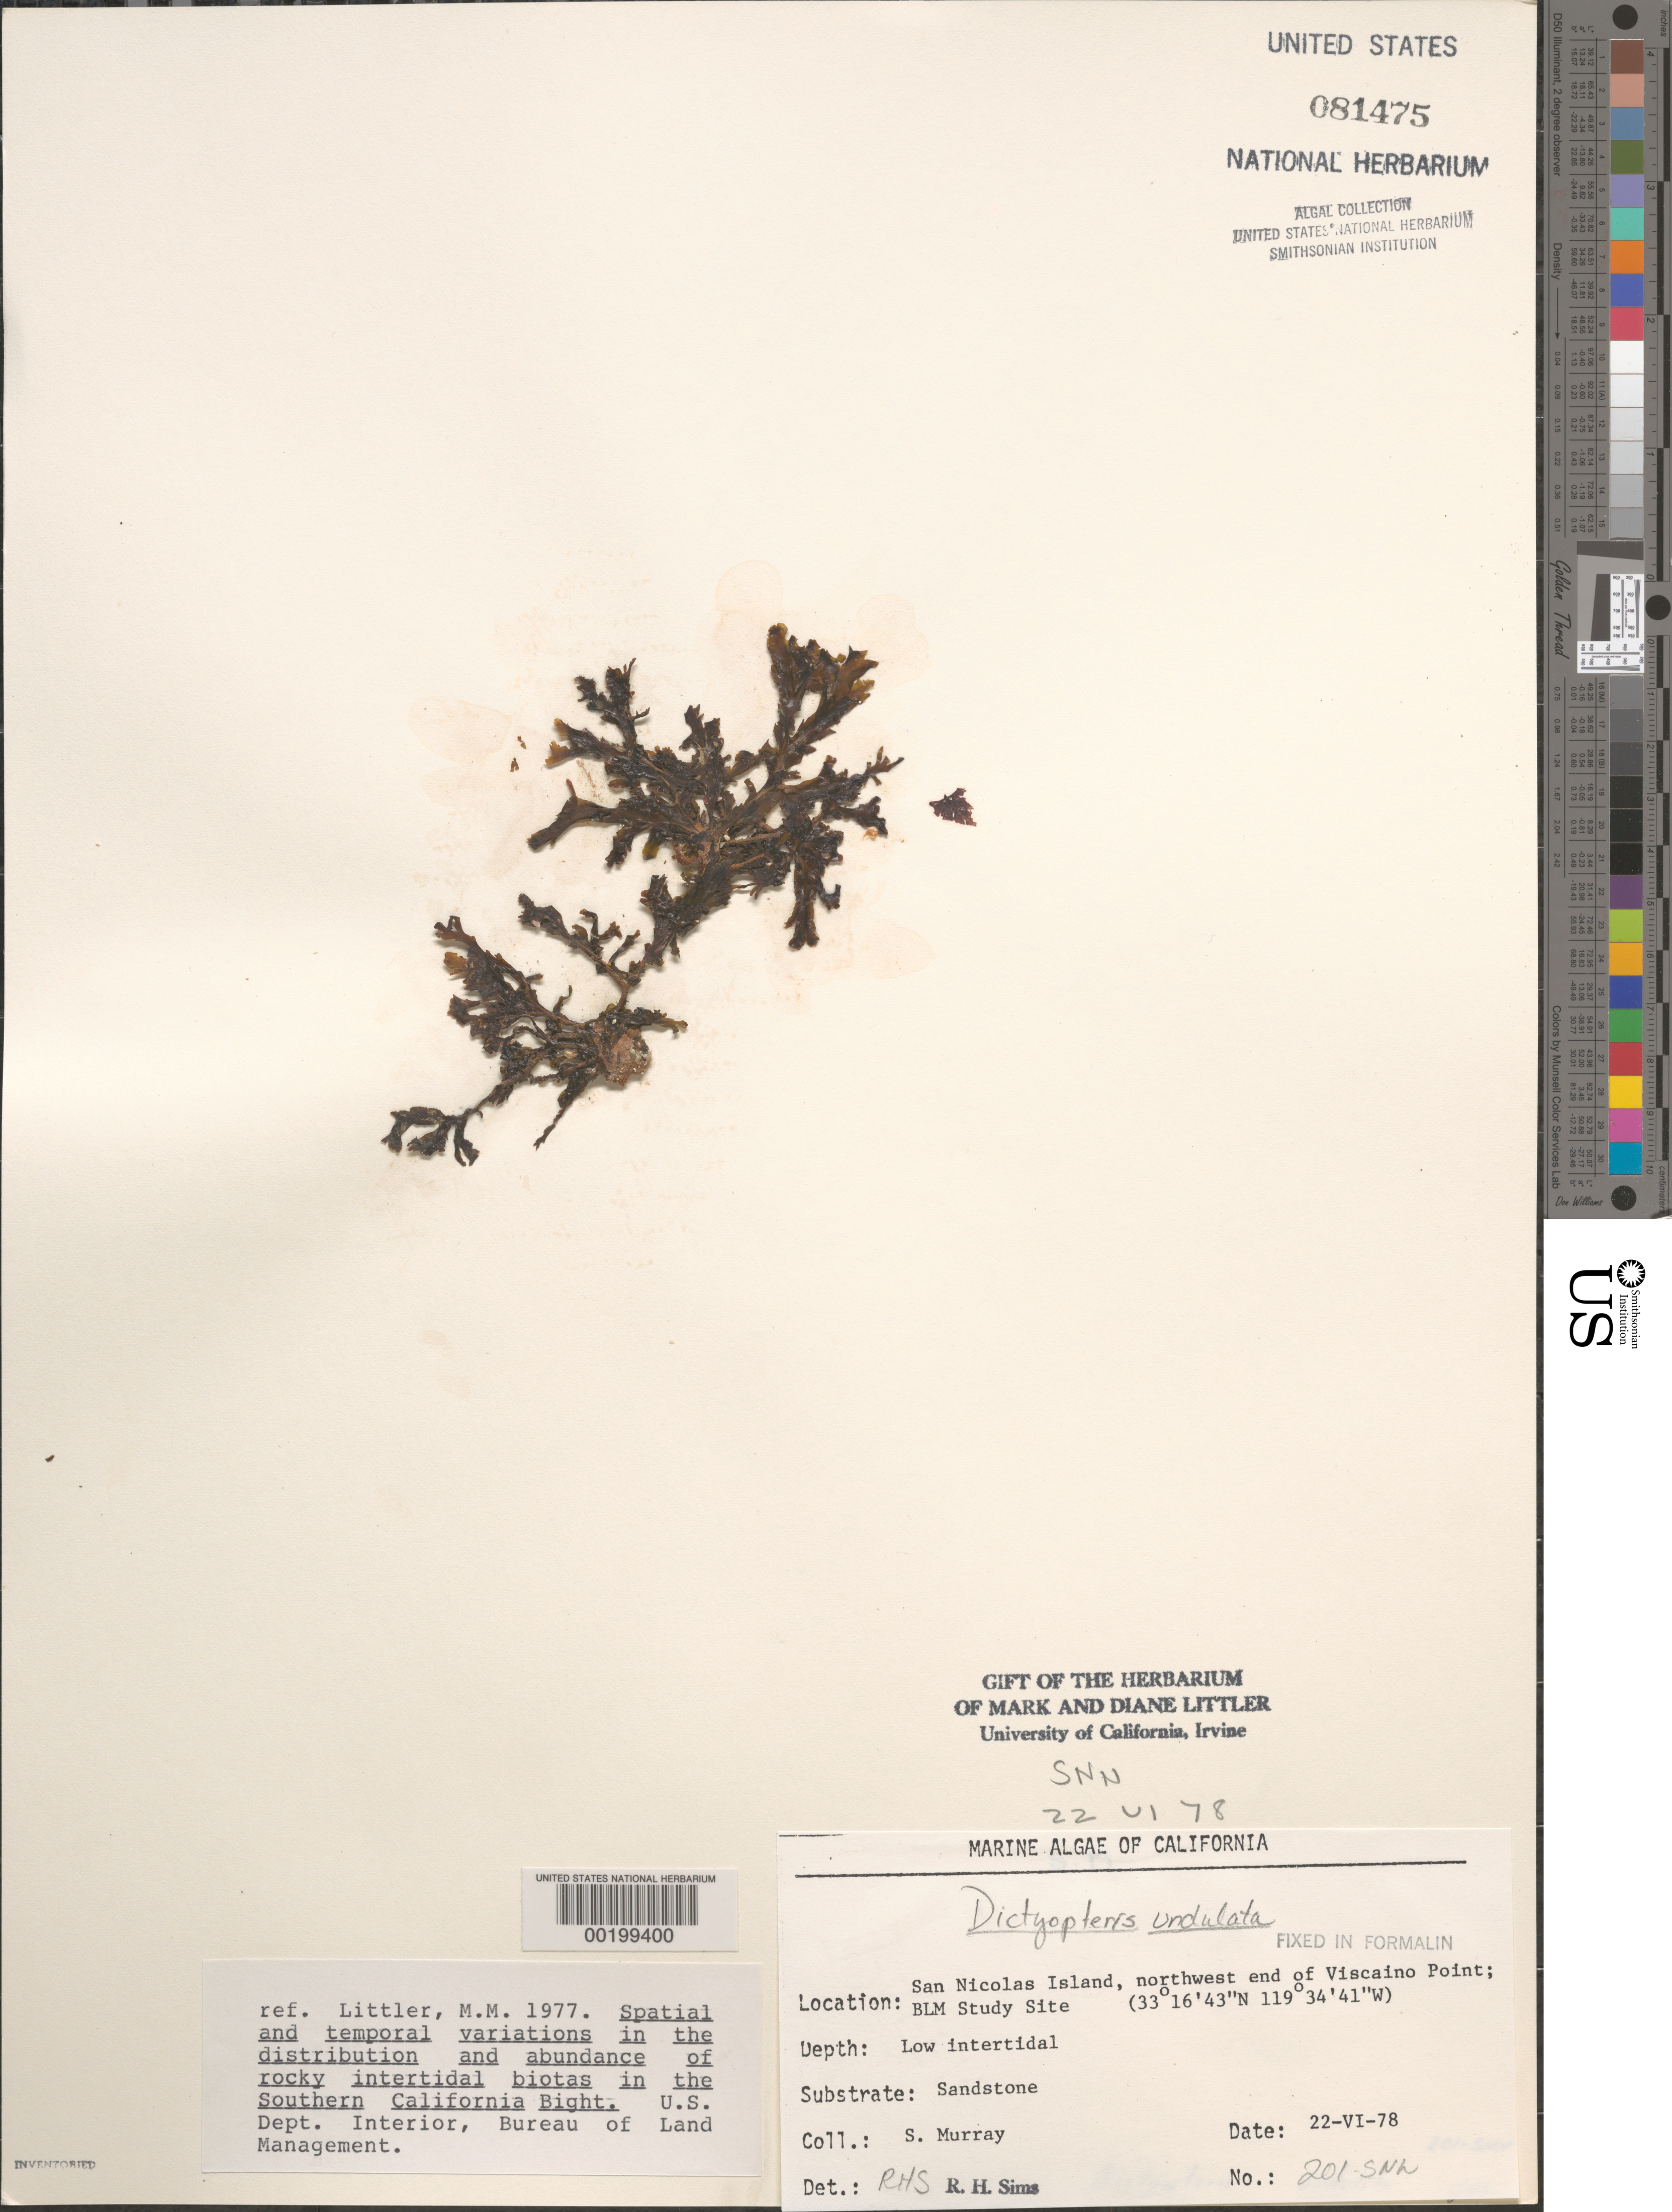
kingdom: Chromista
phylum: Ochrophyta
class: Phaeophyceae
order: Dictyotales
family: Dictyotaceae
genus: Dictyopteris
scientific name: Dictyopteris undulata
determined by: Sims, Robert H.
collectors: S. N. Murray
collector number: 201-snn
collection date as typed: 22 Jun 1978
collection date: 1978-06-22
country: United States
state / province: California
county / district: Ventura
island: San Nicolas Island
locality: Northwest end of Vizcaino Point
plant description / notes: BLM-SOCALBIGHT Rocky Intertidal Survey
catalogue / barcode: US 81475